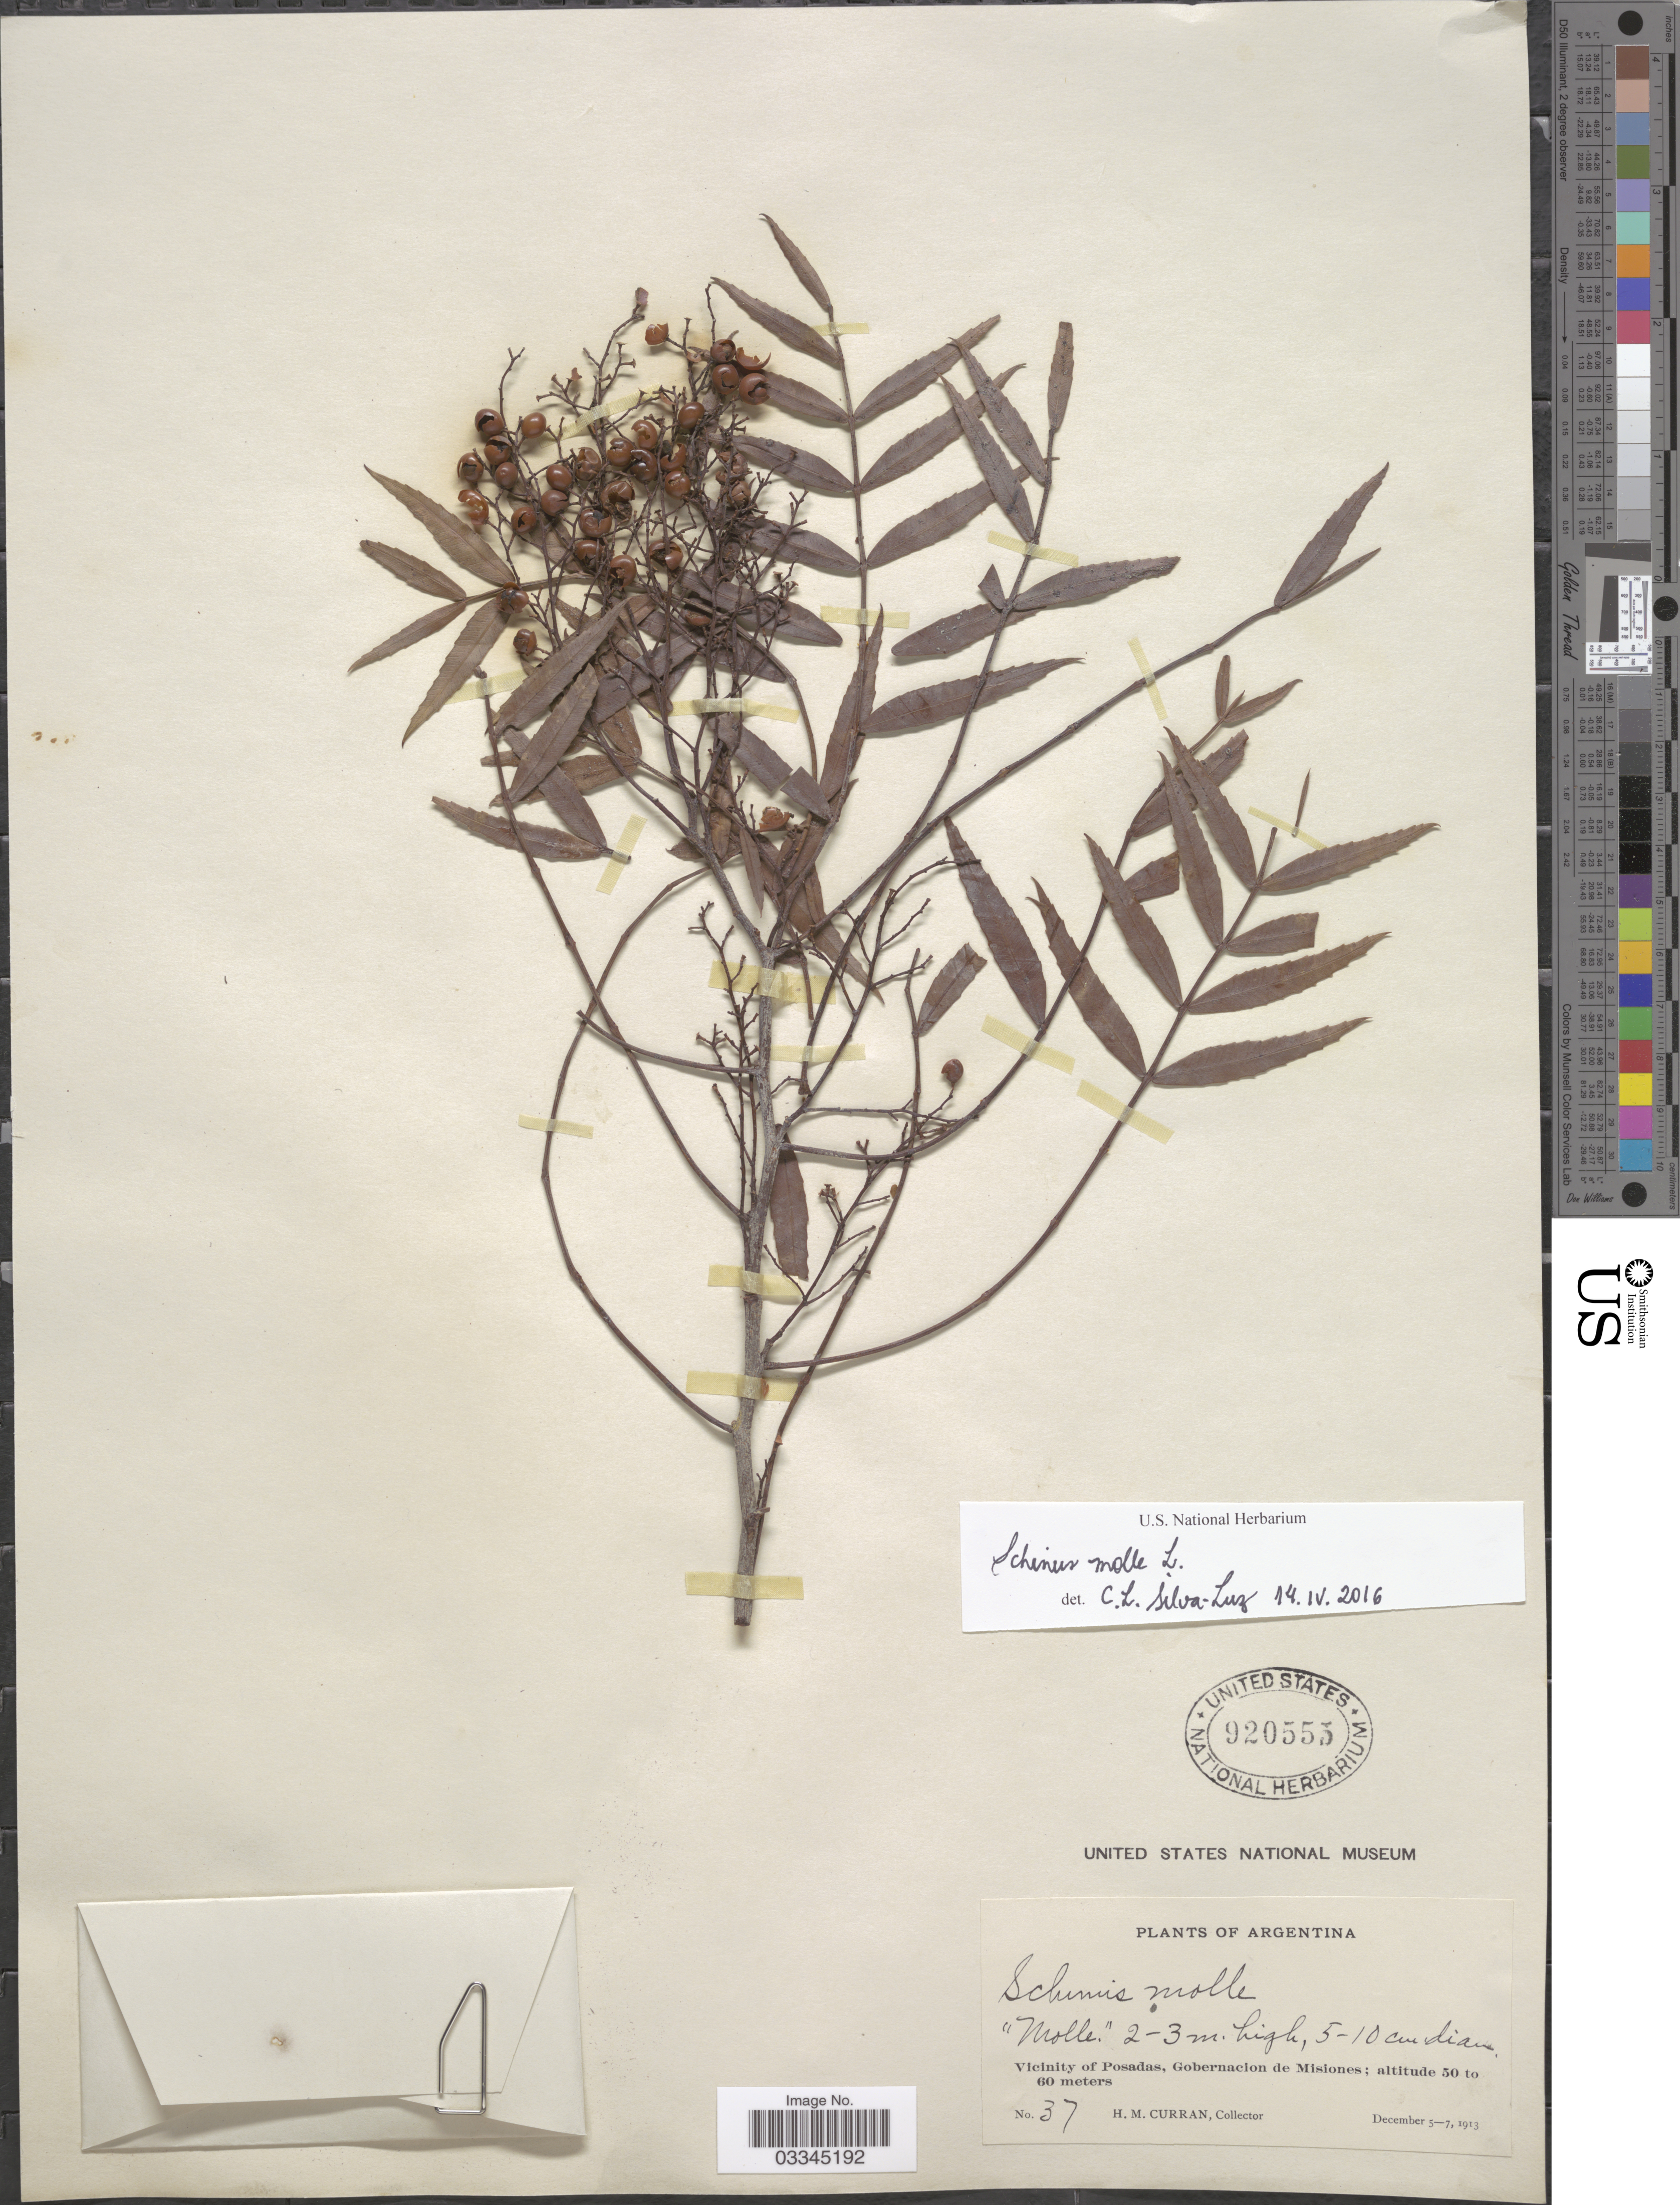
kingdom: Plantae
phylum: Tracheophyta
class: Magnoliopsida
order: Sapindales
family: Anacardiaceae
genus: Schinus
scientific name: Schinus molle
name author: L.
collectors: H. M. Curran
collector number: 37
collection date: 1913-12-05/1913-12-07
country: Argentina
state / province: Misiones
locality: Vicinity of Posadas, Gobernacion de Misiones.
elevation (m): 50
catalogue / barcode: US 920555